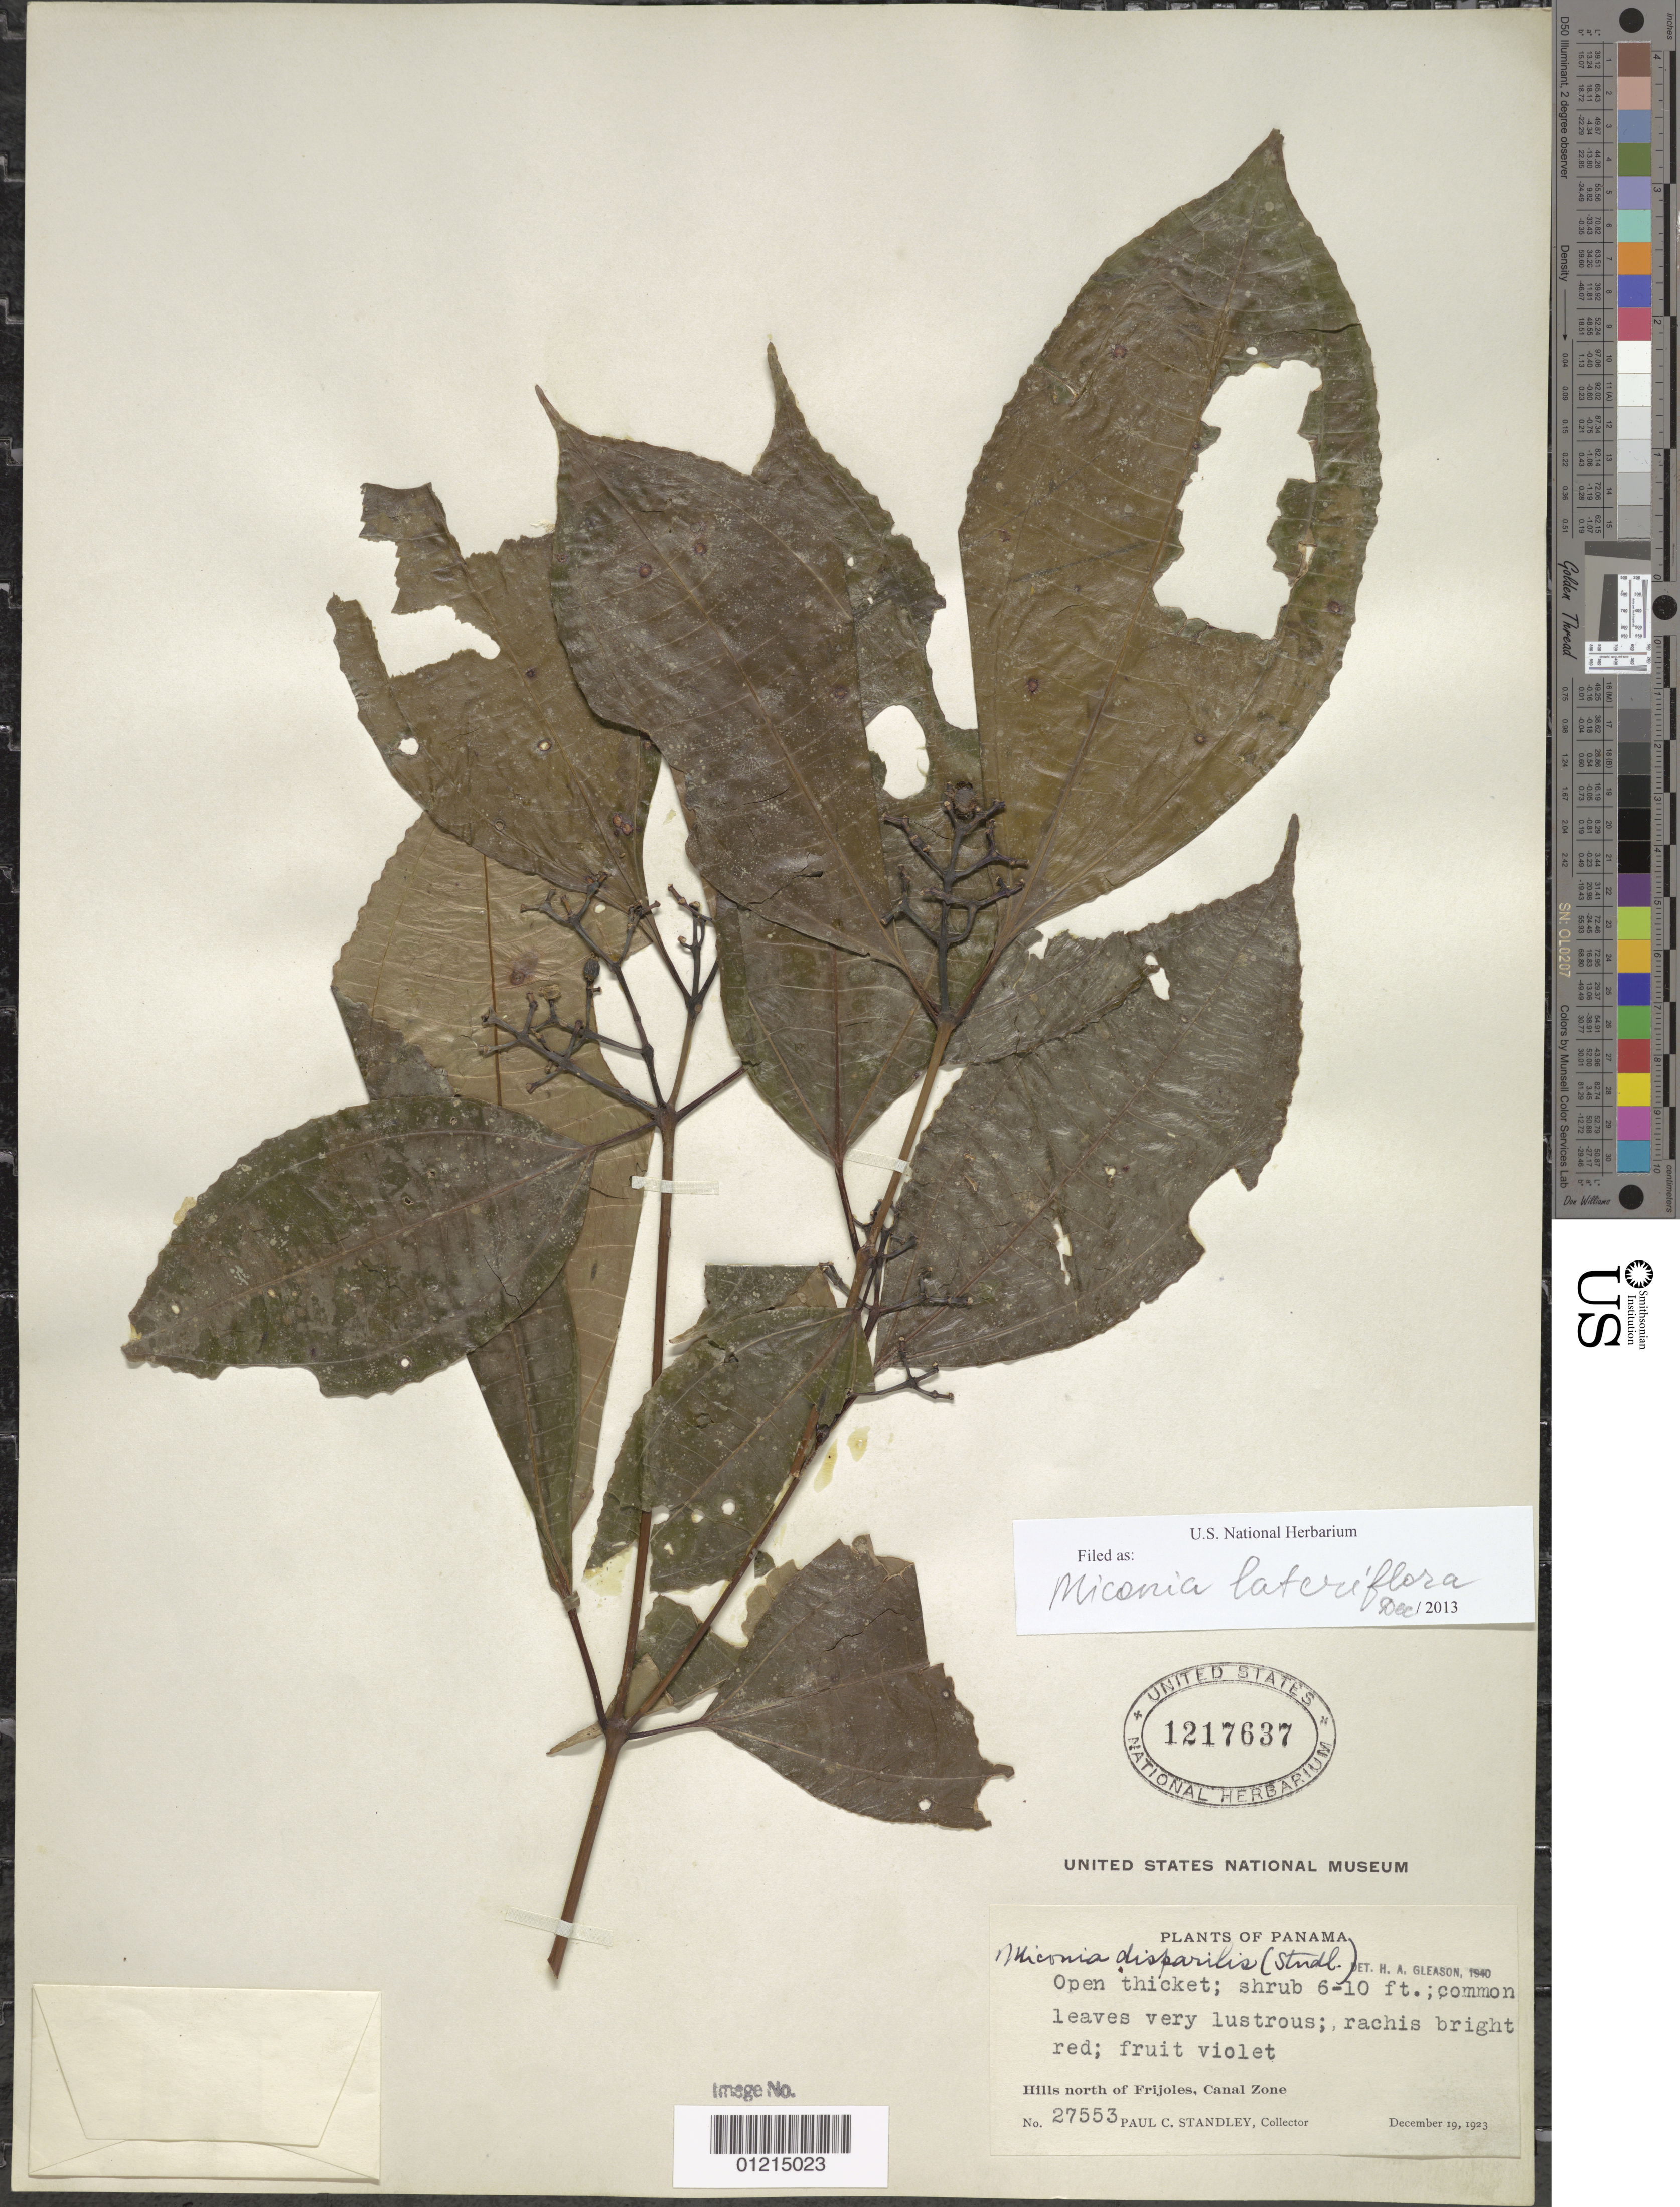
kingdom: Plantae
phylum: Tracheophyta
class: Magnoliopsida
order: Myrtales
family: Melastomataceae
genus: Miconia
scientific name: Miconia lateriflora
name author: Cogn.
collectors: P. C. Standley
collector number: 27553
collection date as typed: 19 Dec 1923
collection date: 1923-12-19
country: Panama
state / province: Colón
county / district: Canal Zone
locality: Hills N of Frijoles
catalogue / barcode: US 1217637